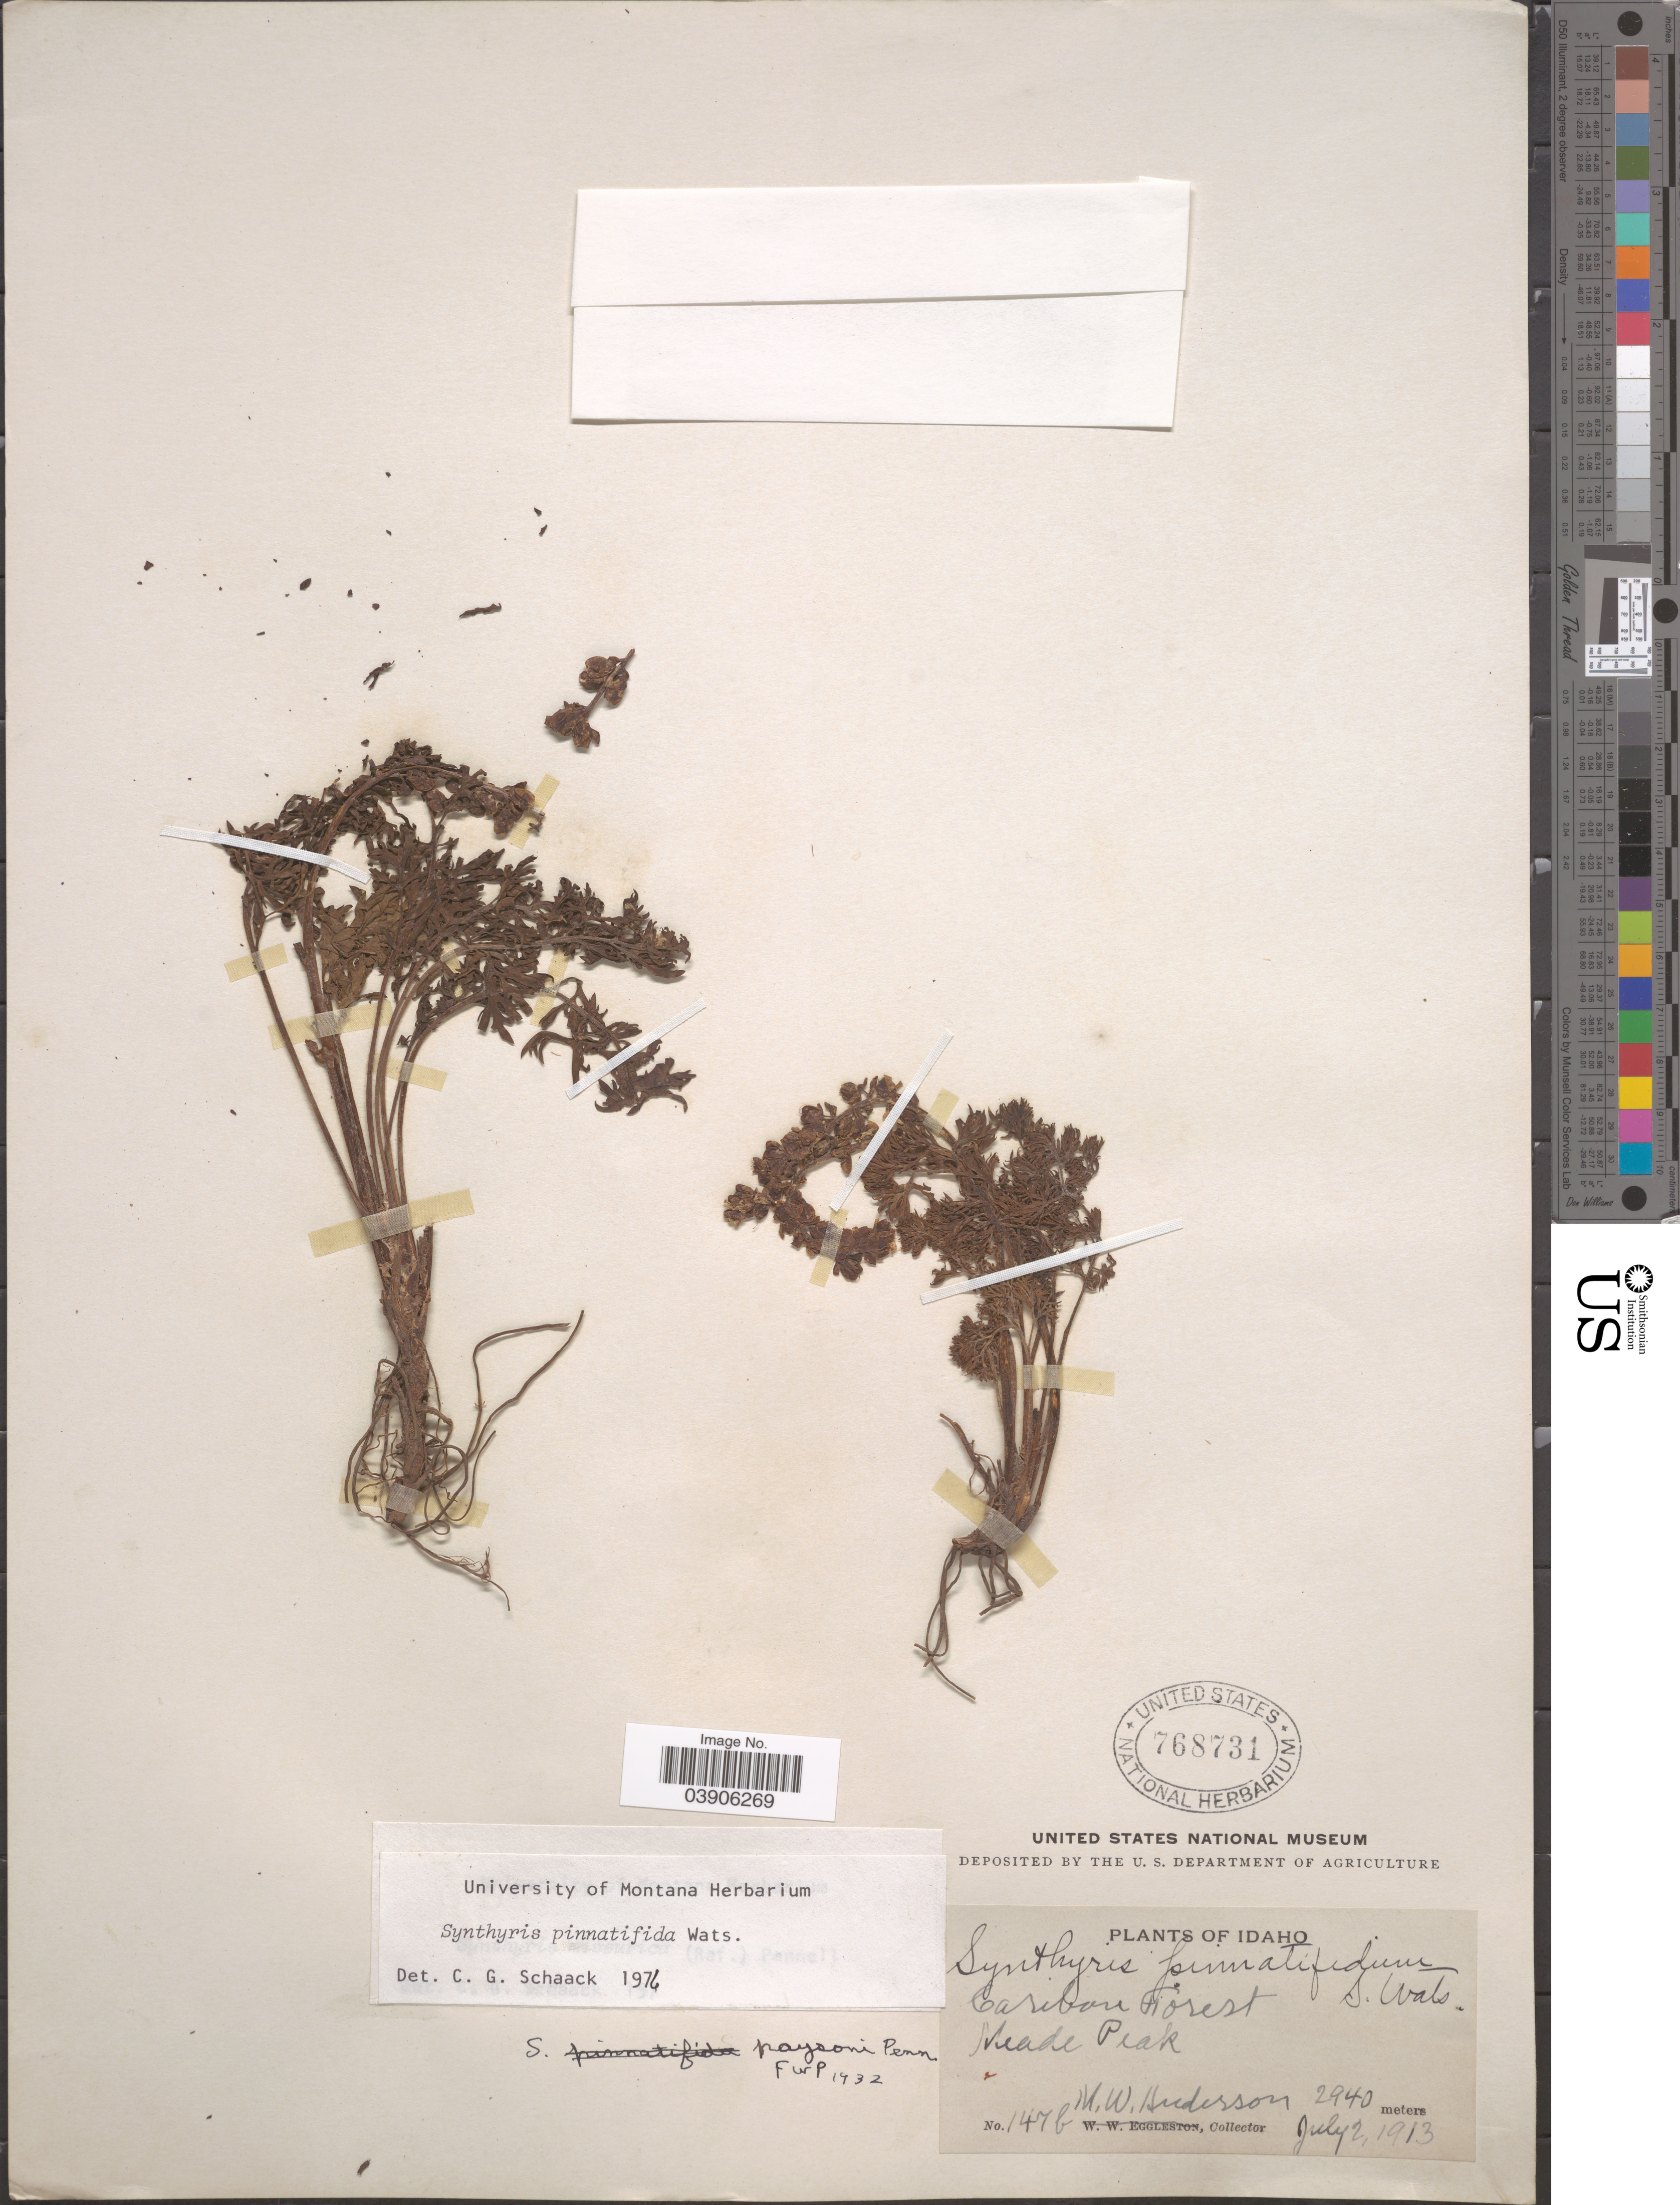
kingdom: Plantae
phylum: Tracheophyta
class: Magnoliopsida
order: Lamiales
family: Plantaginaceae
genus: Synthyris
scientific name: Synthyris pinnatifida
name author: S. Watson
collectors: M. Henderson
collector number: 147b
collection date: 1913-07-02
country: United States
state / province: Idaho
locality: Caribou Forest. Meade Peak.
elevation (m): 2940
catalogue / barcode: US 768731